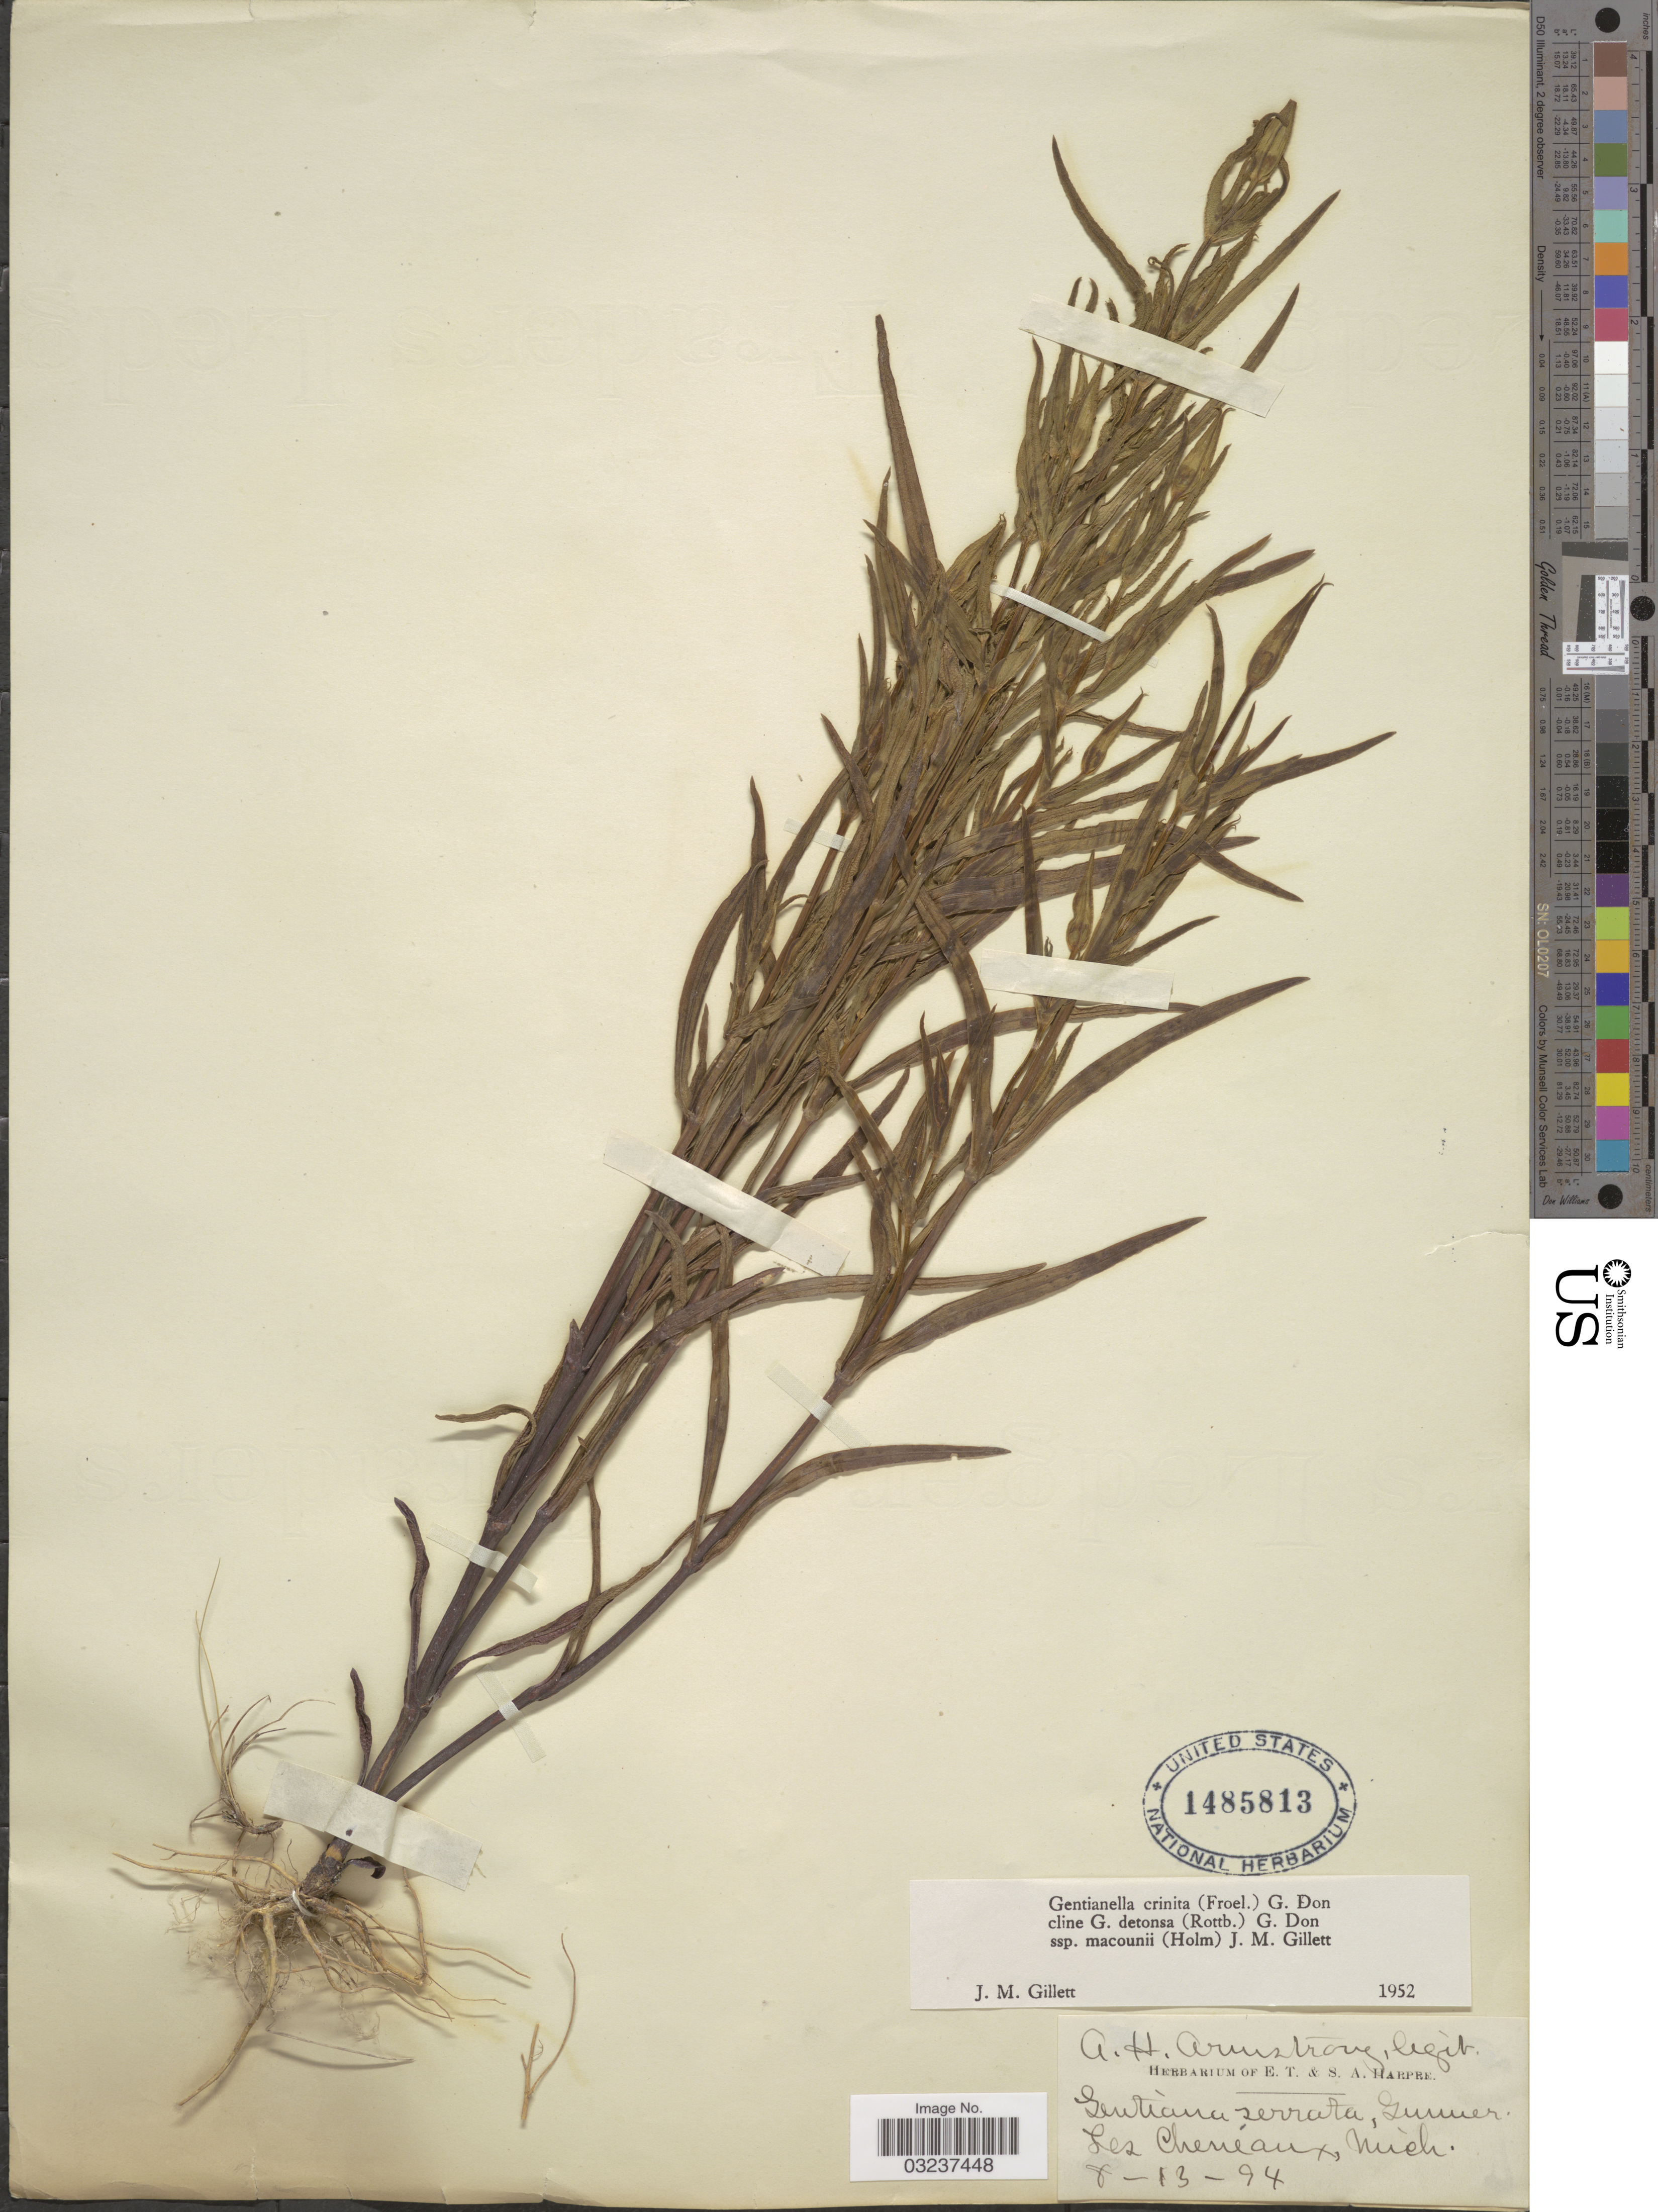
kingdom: Plantae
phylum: Tracheophyta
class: Magnoliopsida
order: Gentianales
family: Gentianaceae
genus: Gentianella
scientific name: Gentianella crinita subsp. macounii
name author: (Holm) J.M. Gillett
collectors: A. Armstrong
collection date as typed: Transcribed d/m/y: 13/8/94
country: United States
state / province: Michigan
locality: Les Cheneaux, Mich.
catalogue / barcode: US 1485813